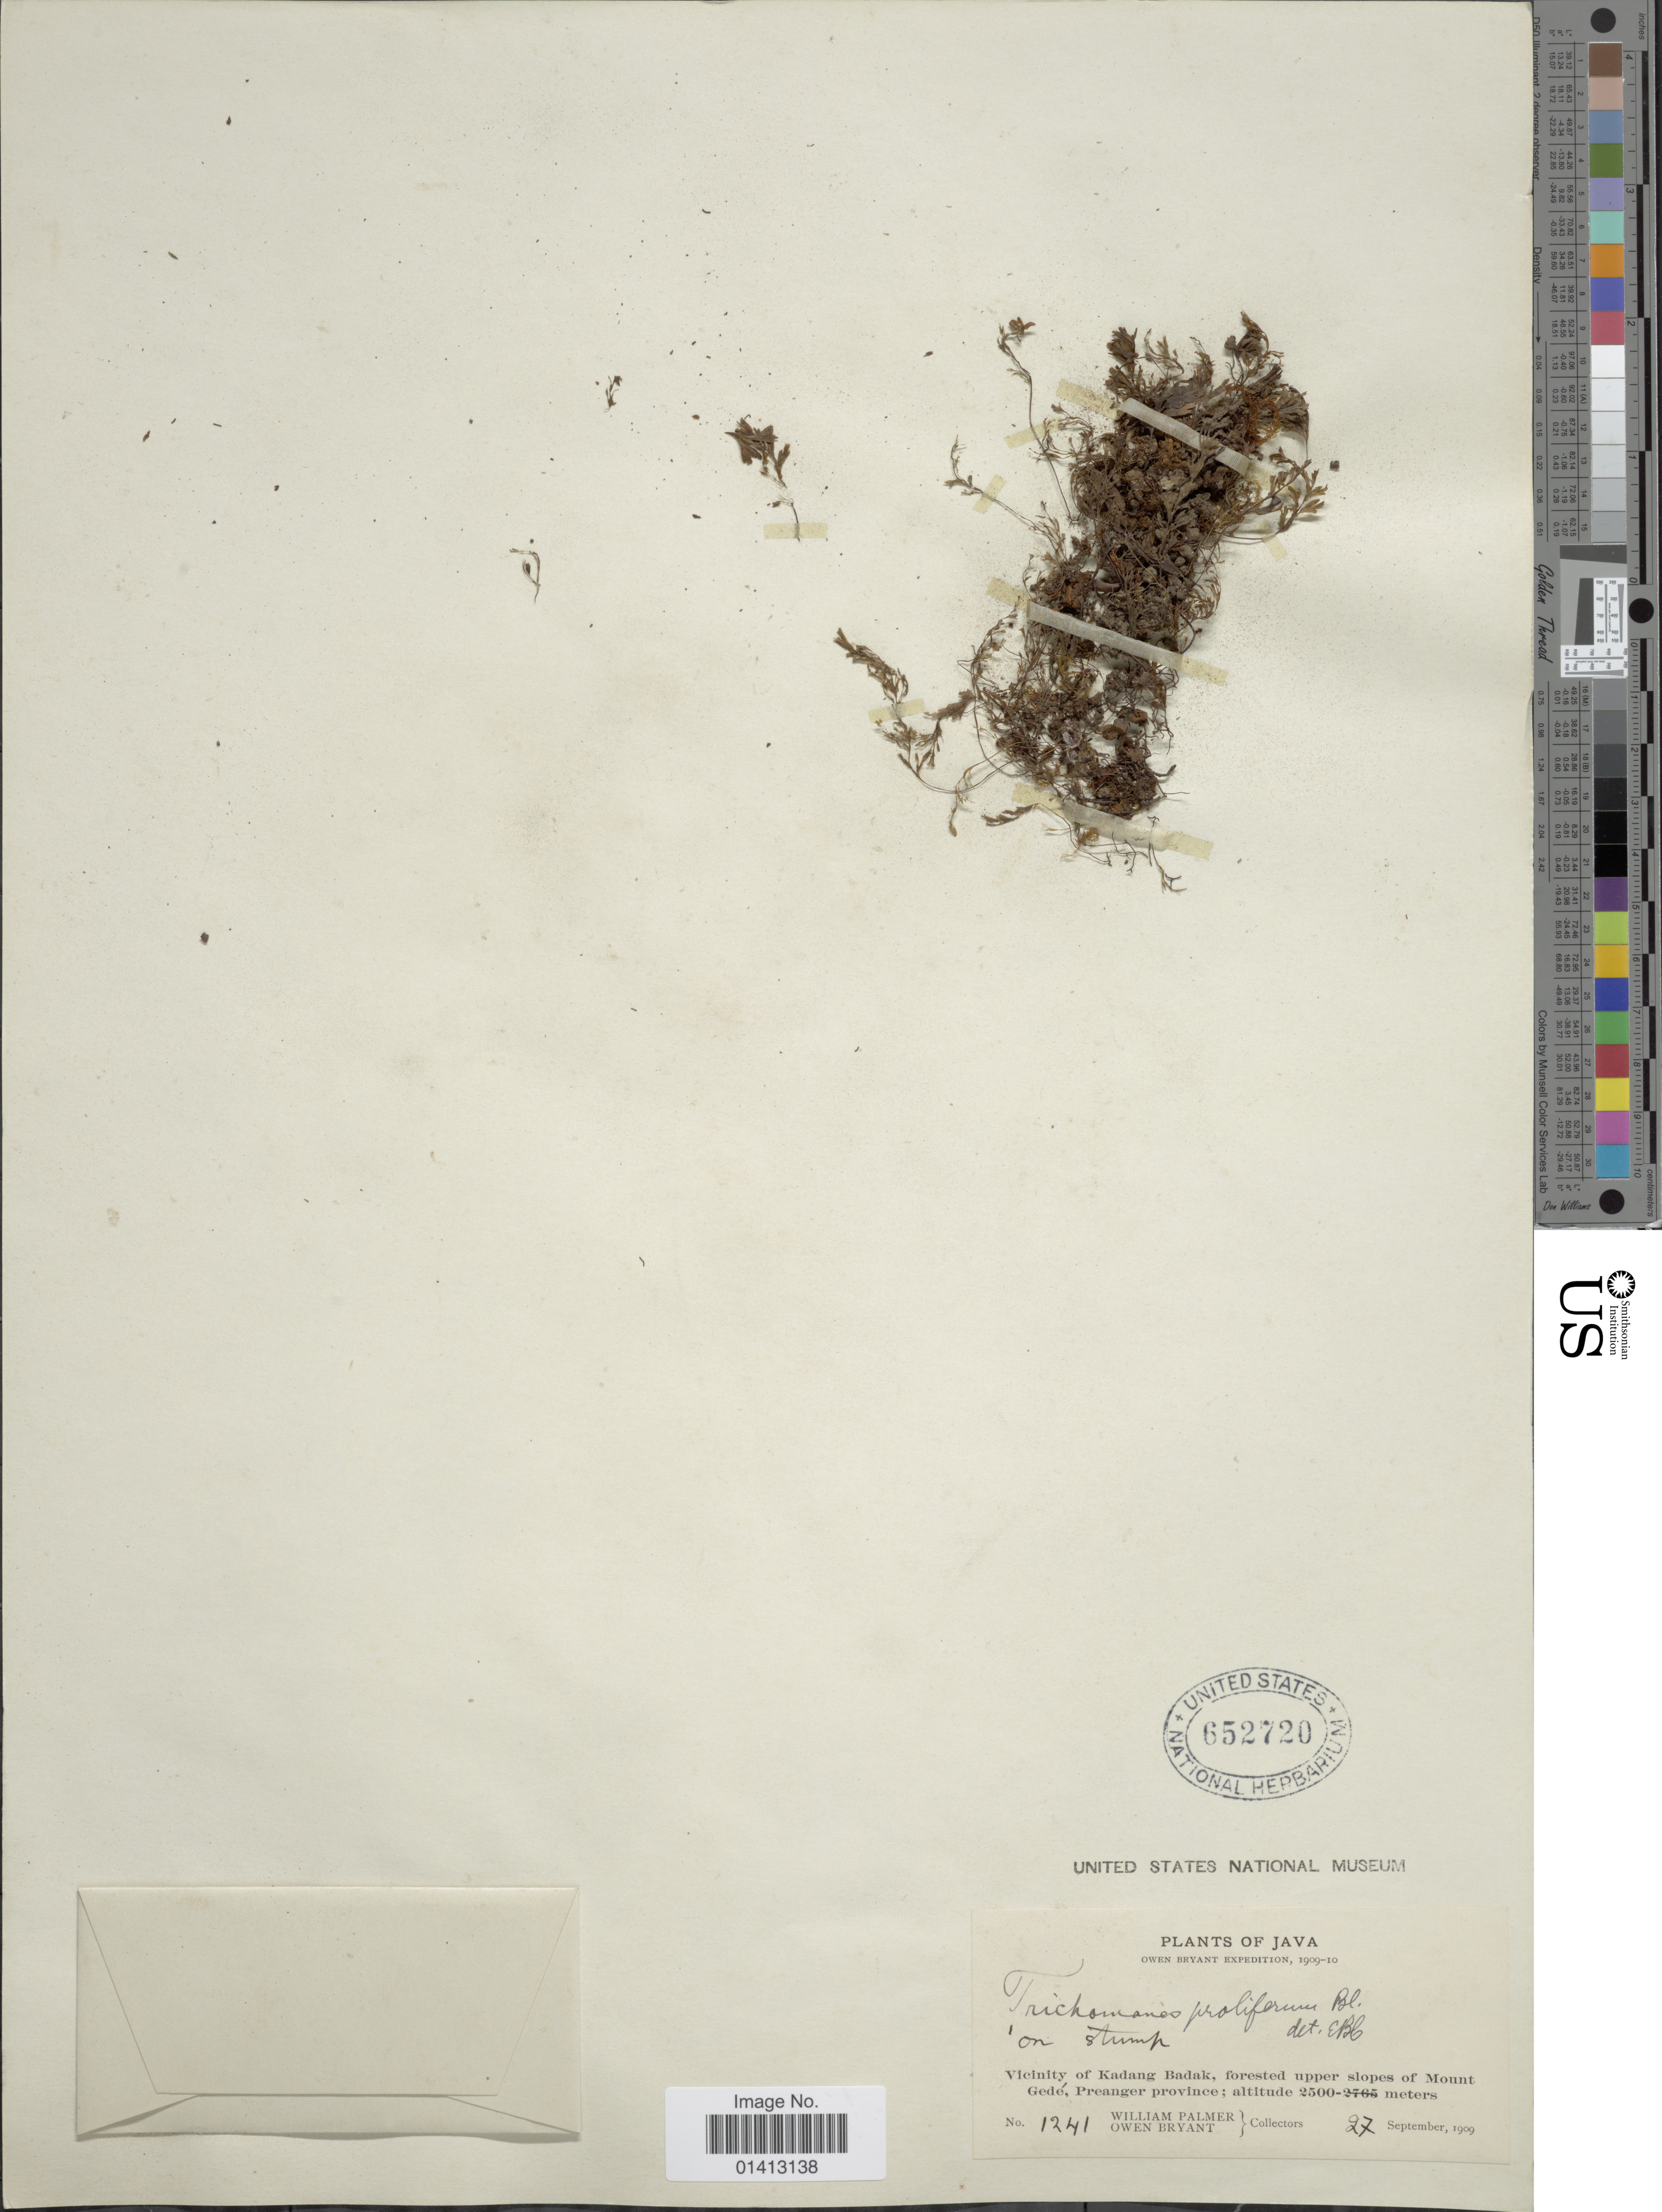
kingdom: Plantae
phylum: Tracheophyta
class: Polypodiopsida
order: Hymenophyllales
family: Hymenophyllaceae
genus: Crepidomanes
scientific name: Crepidomanes proliferum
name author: (Blume) Bostock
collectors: W. Palmer & O. Bryant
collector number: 1241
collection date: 1909-09-27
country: Indonesia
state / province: Java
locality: Vicinity of Kadang Badak, forested upper slopes of Mount Gedé, Preanger province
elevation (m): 2500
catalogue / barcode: US 652720